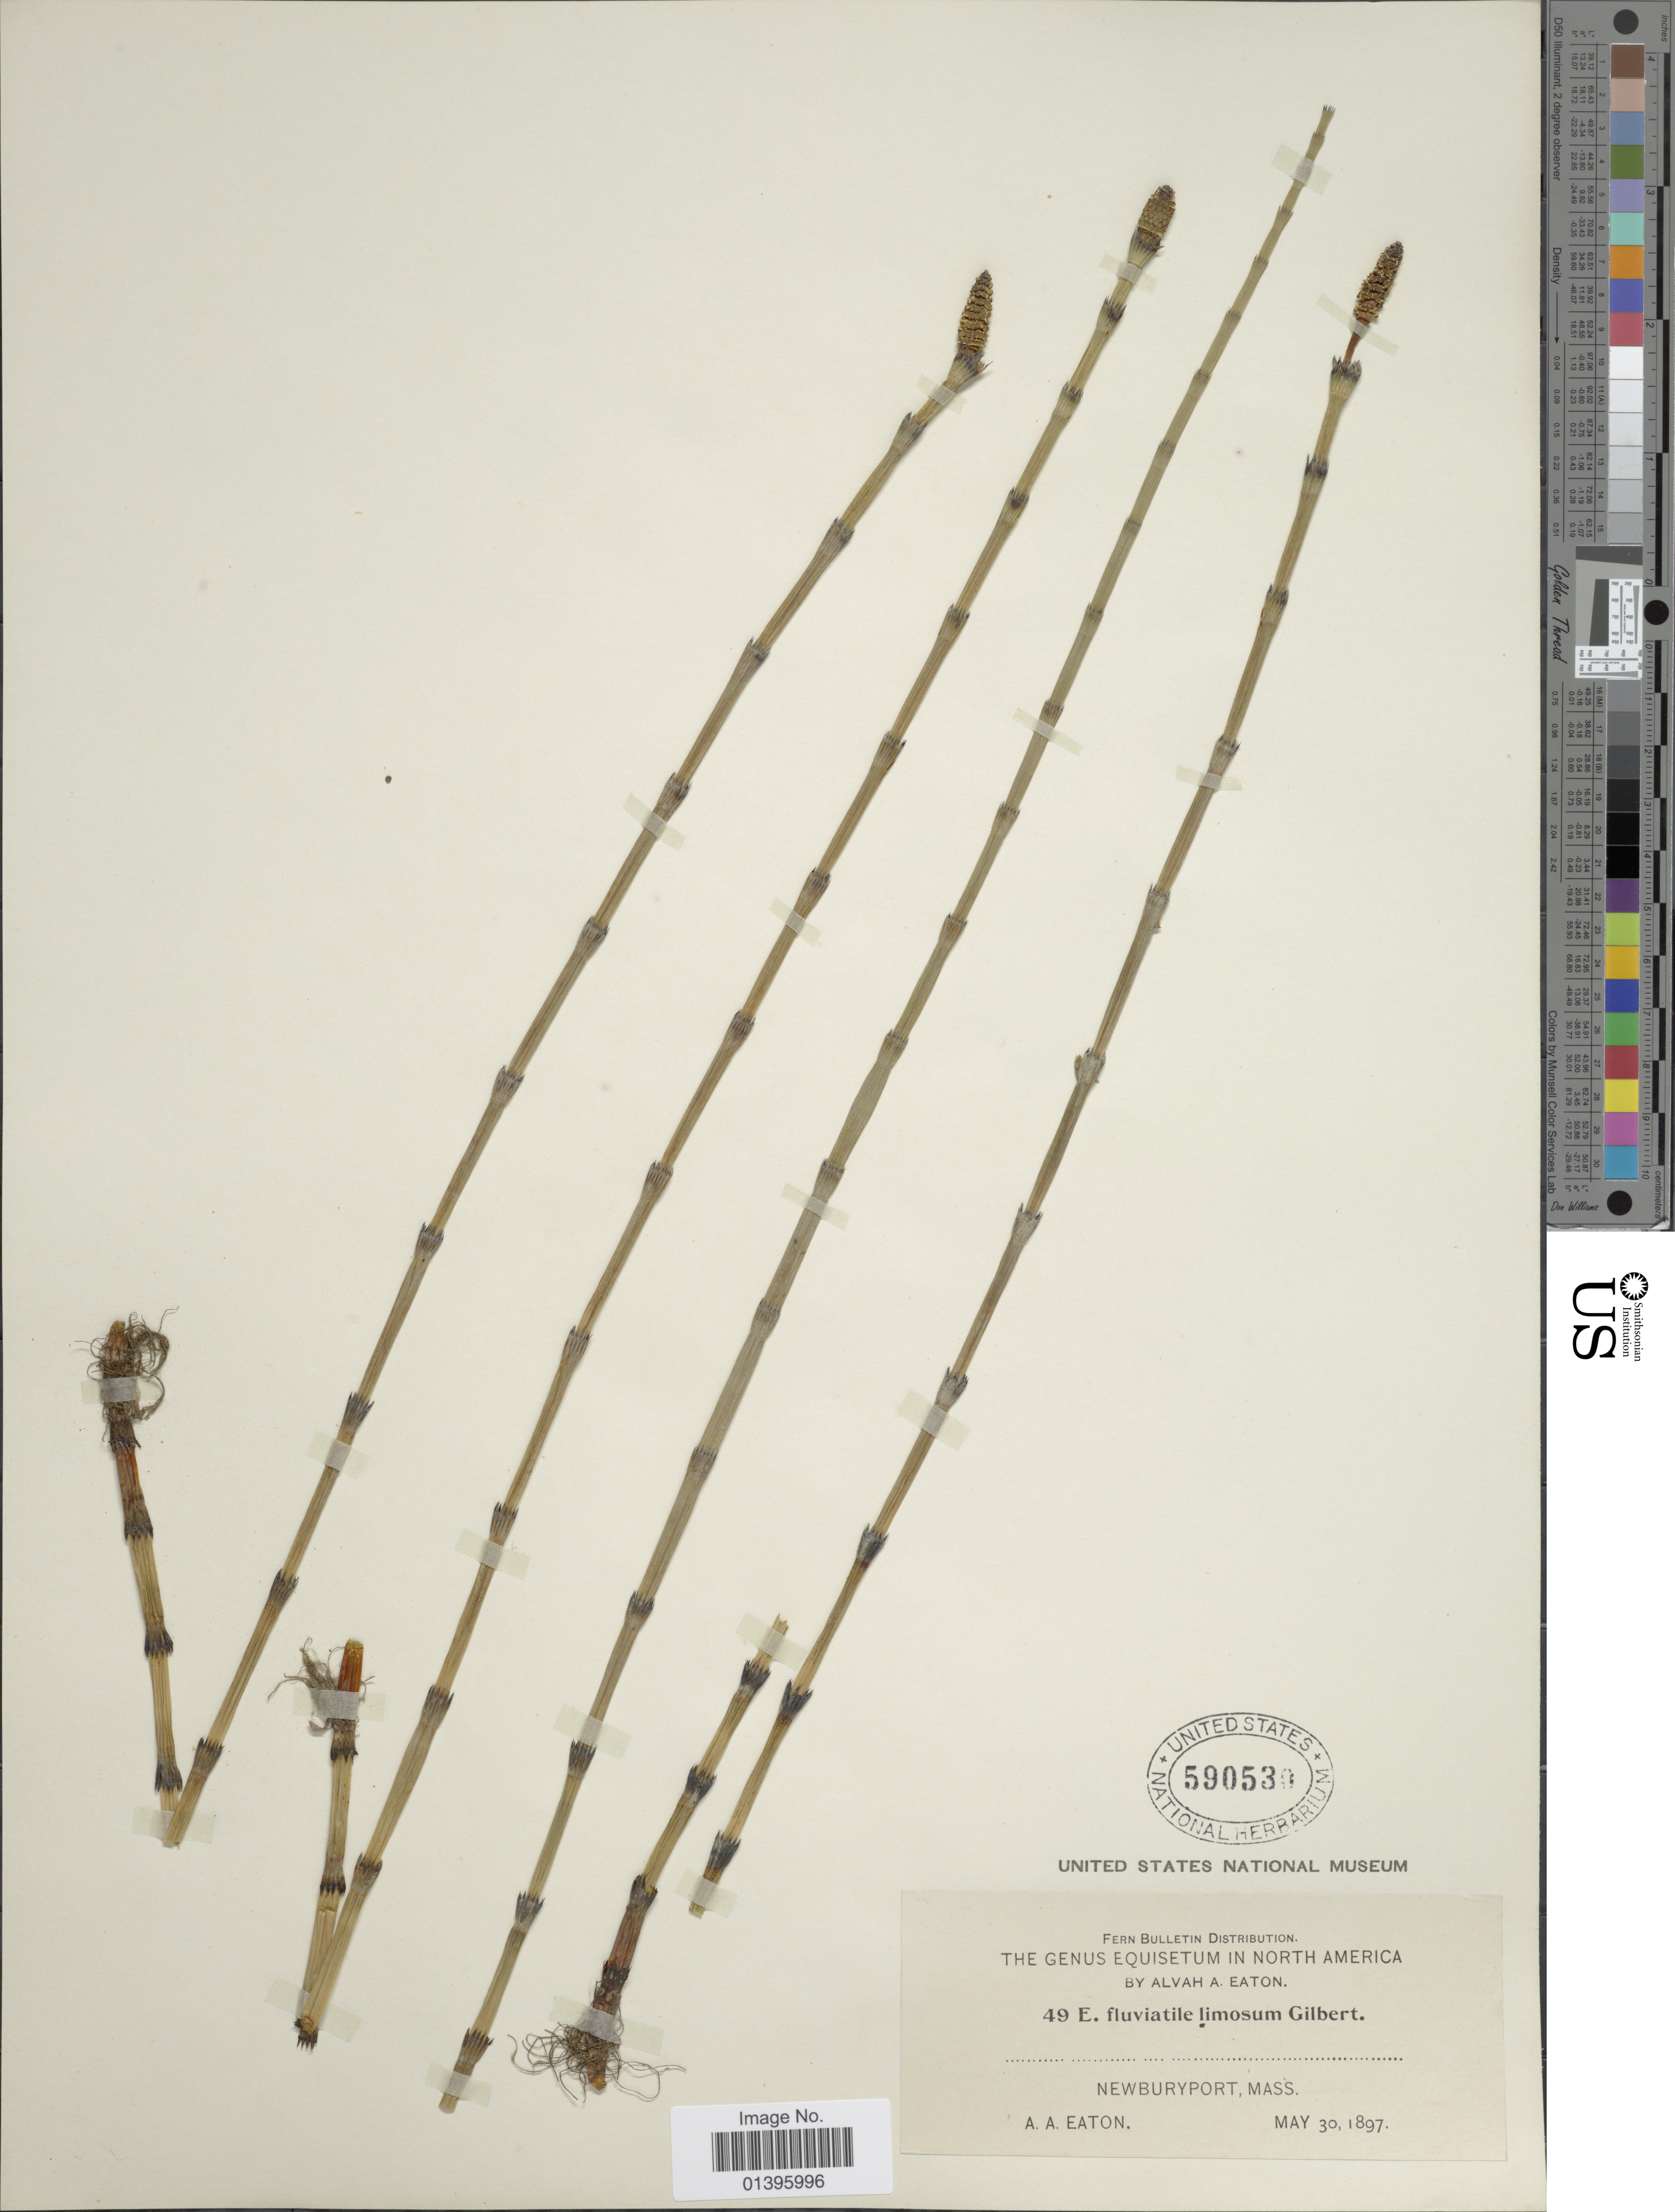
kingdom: Plantae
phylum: Tracheophyta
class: Polypodiopsida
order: Equisetales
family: Equisetaceae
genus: Equisetum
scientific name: Equisetum fluviatile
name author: L.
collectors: A. A. Eaton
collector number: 49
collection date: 1897-05-30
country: United States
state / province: Massachusetts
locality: Newburyport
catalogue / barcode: US 590530